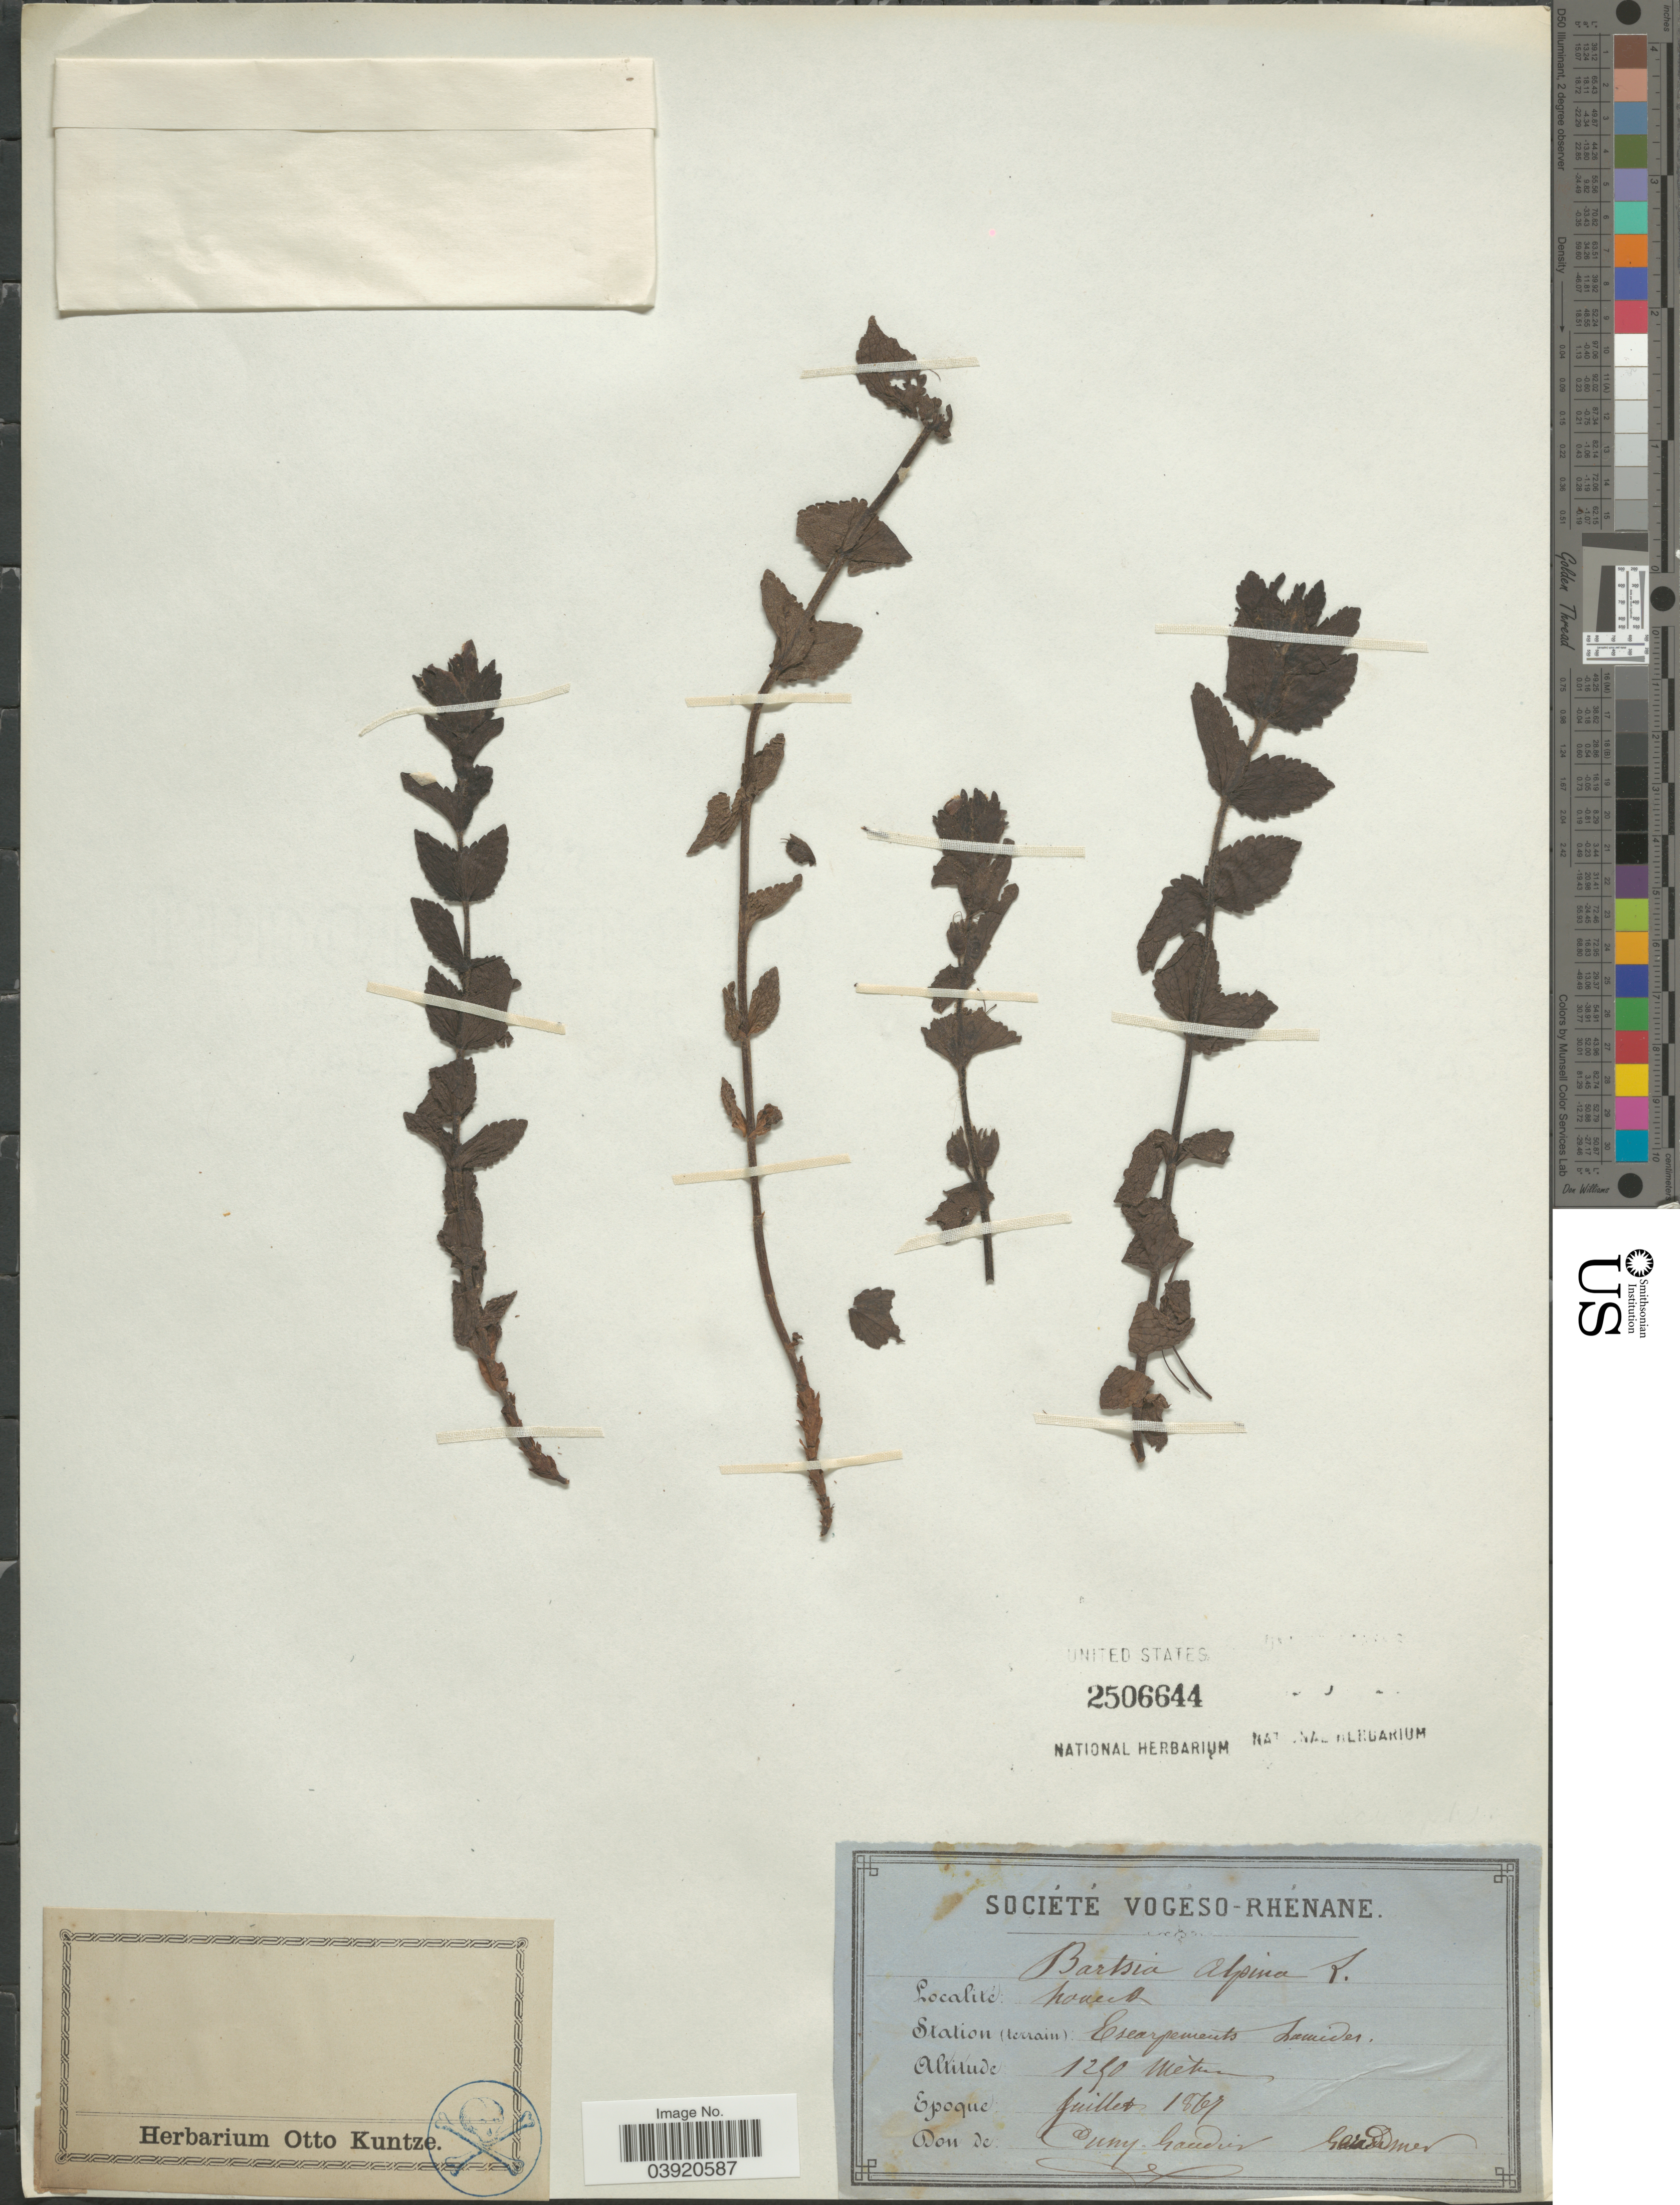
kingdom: Plantae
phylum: Tracheophyta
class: Magnoliopsida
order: Lamiales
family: Orobanchaceae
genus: Bartsia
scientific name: Bartsia alpina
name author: L.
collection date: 1867-07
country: Germany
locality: Société Vogeso-Rhénane. Station (terrain): Escarpements Laudert.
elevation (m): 1250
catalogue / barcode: US 2506644